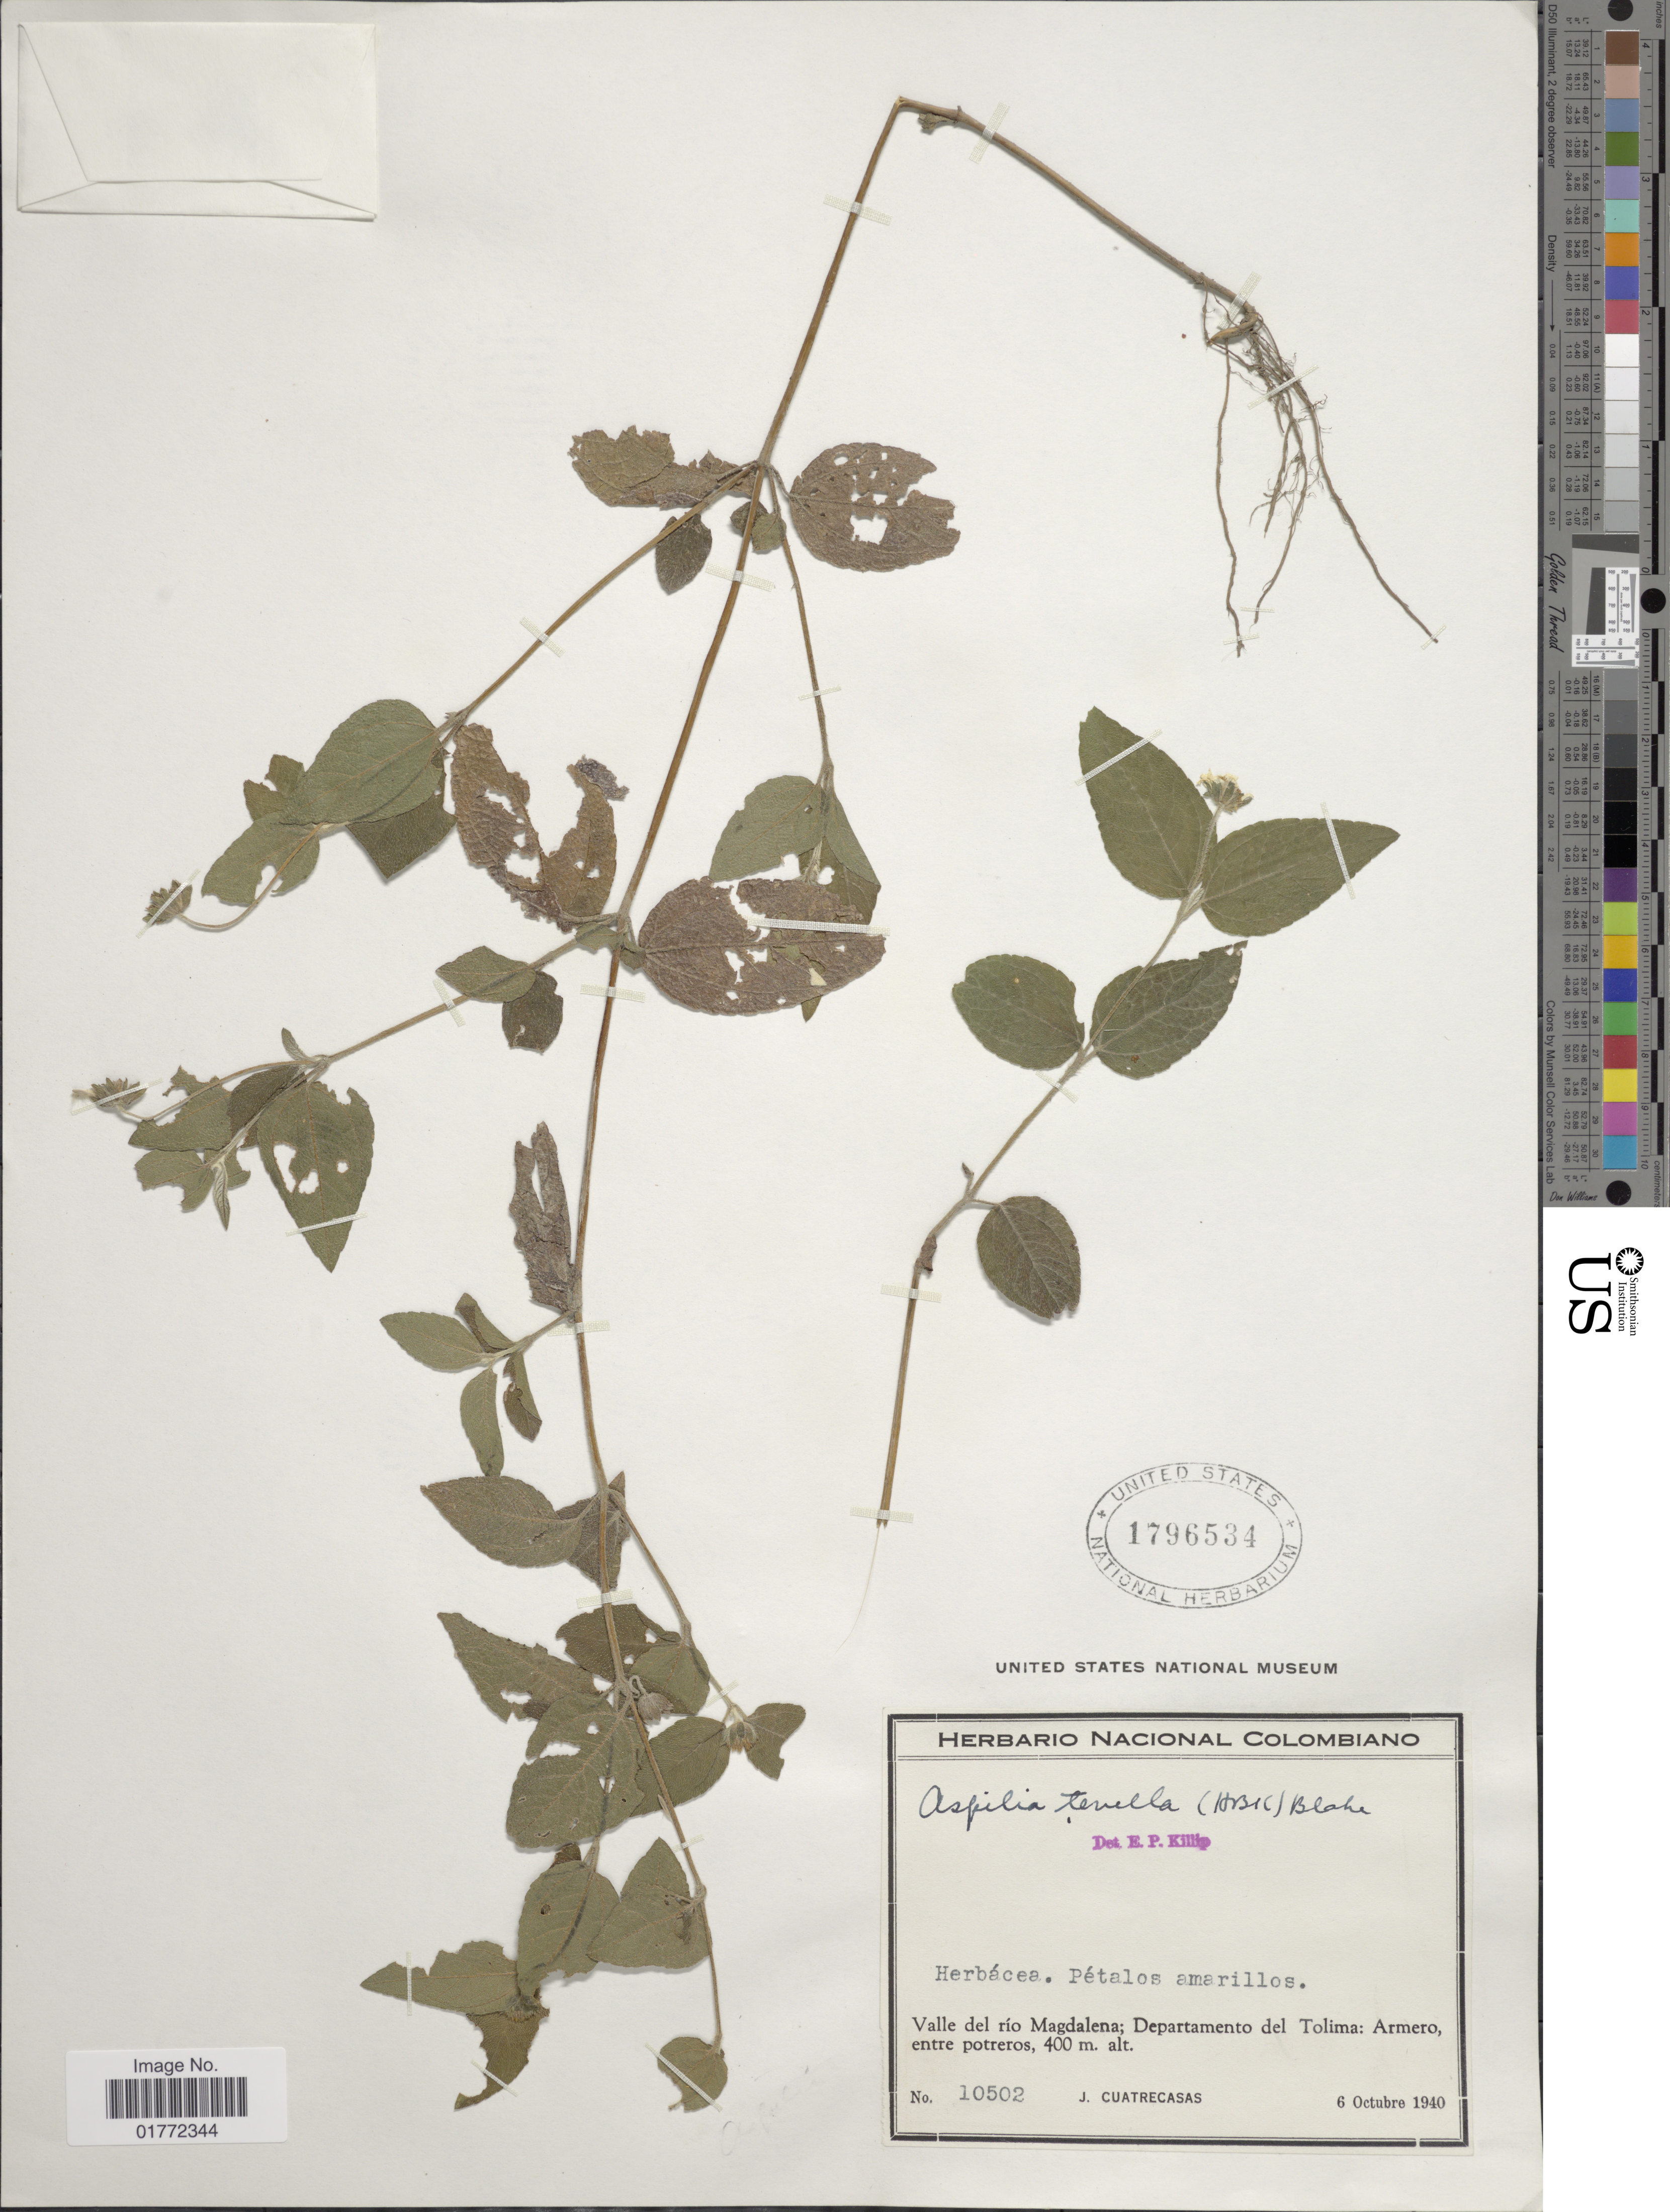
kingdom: Plantae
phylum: Tracheophyta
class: Magnoliopsida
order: Asterales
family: Asteraceae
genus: Eleutheranthera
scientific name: Eleutheranthera tenella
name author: (Kunth) H. Rob.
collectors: J. Cuatrecasas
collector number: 10502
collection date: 1940-10-06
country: Colombia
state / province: Tolima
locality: Valle del rio Magdalena, Armero entre potreros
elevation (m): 400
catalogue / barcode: US 1796534